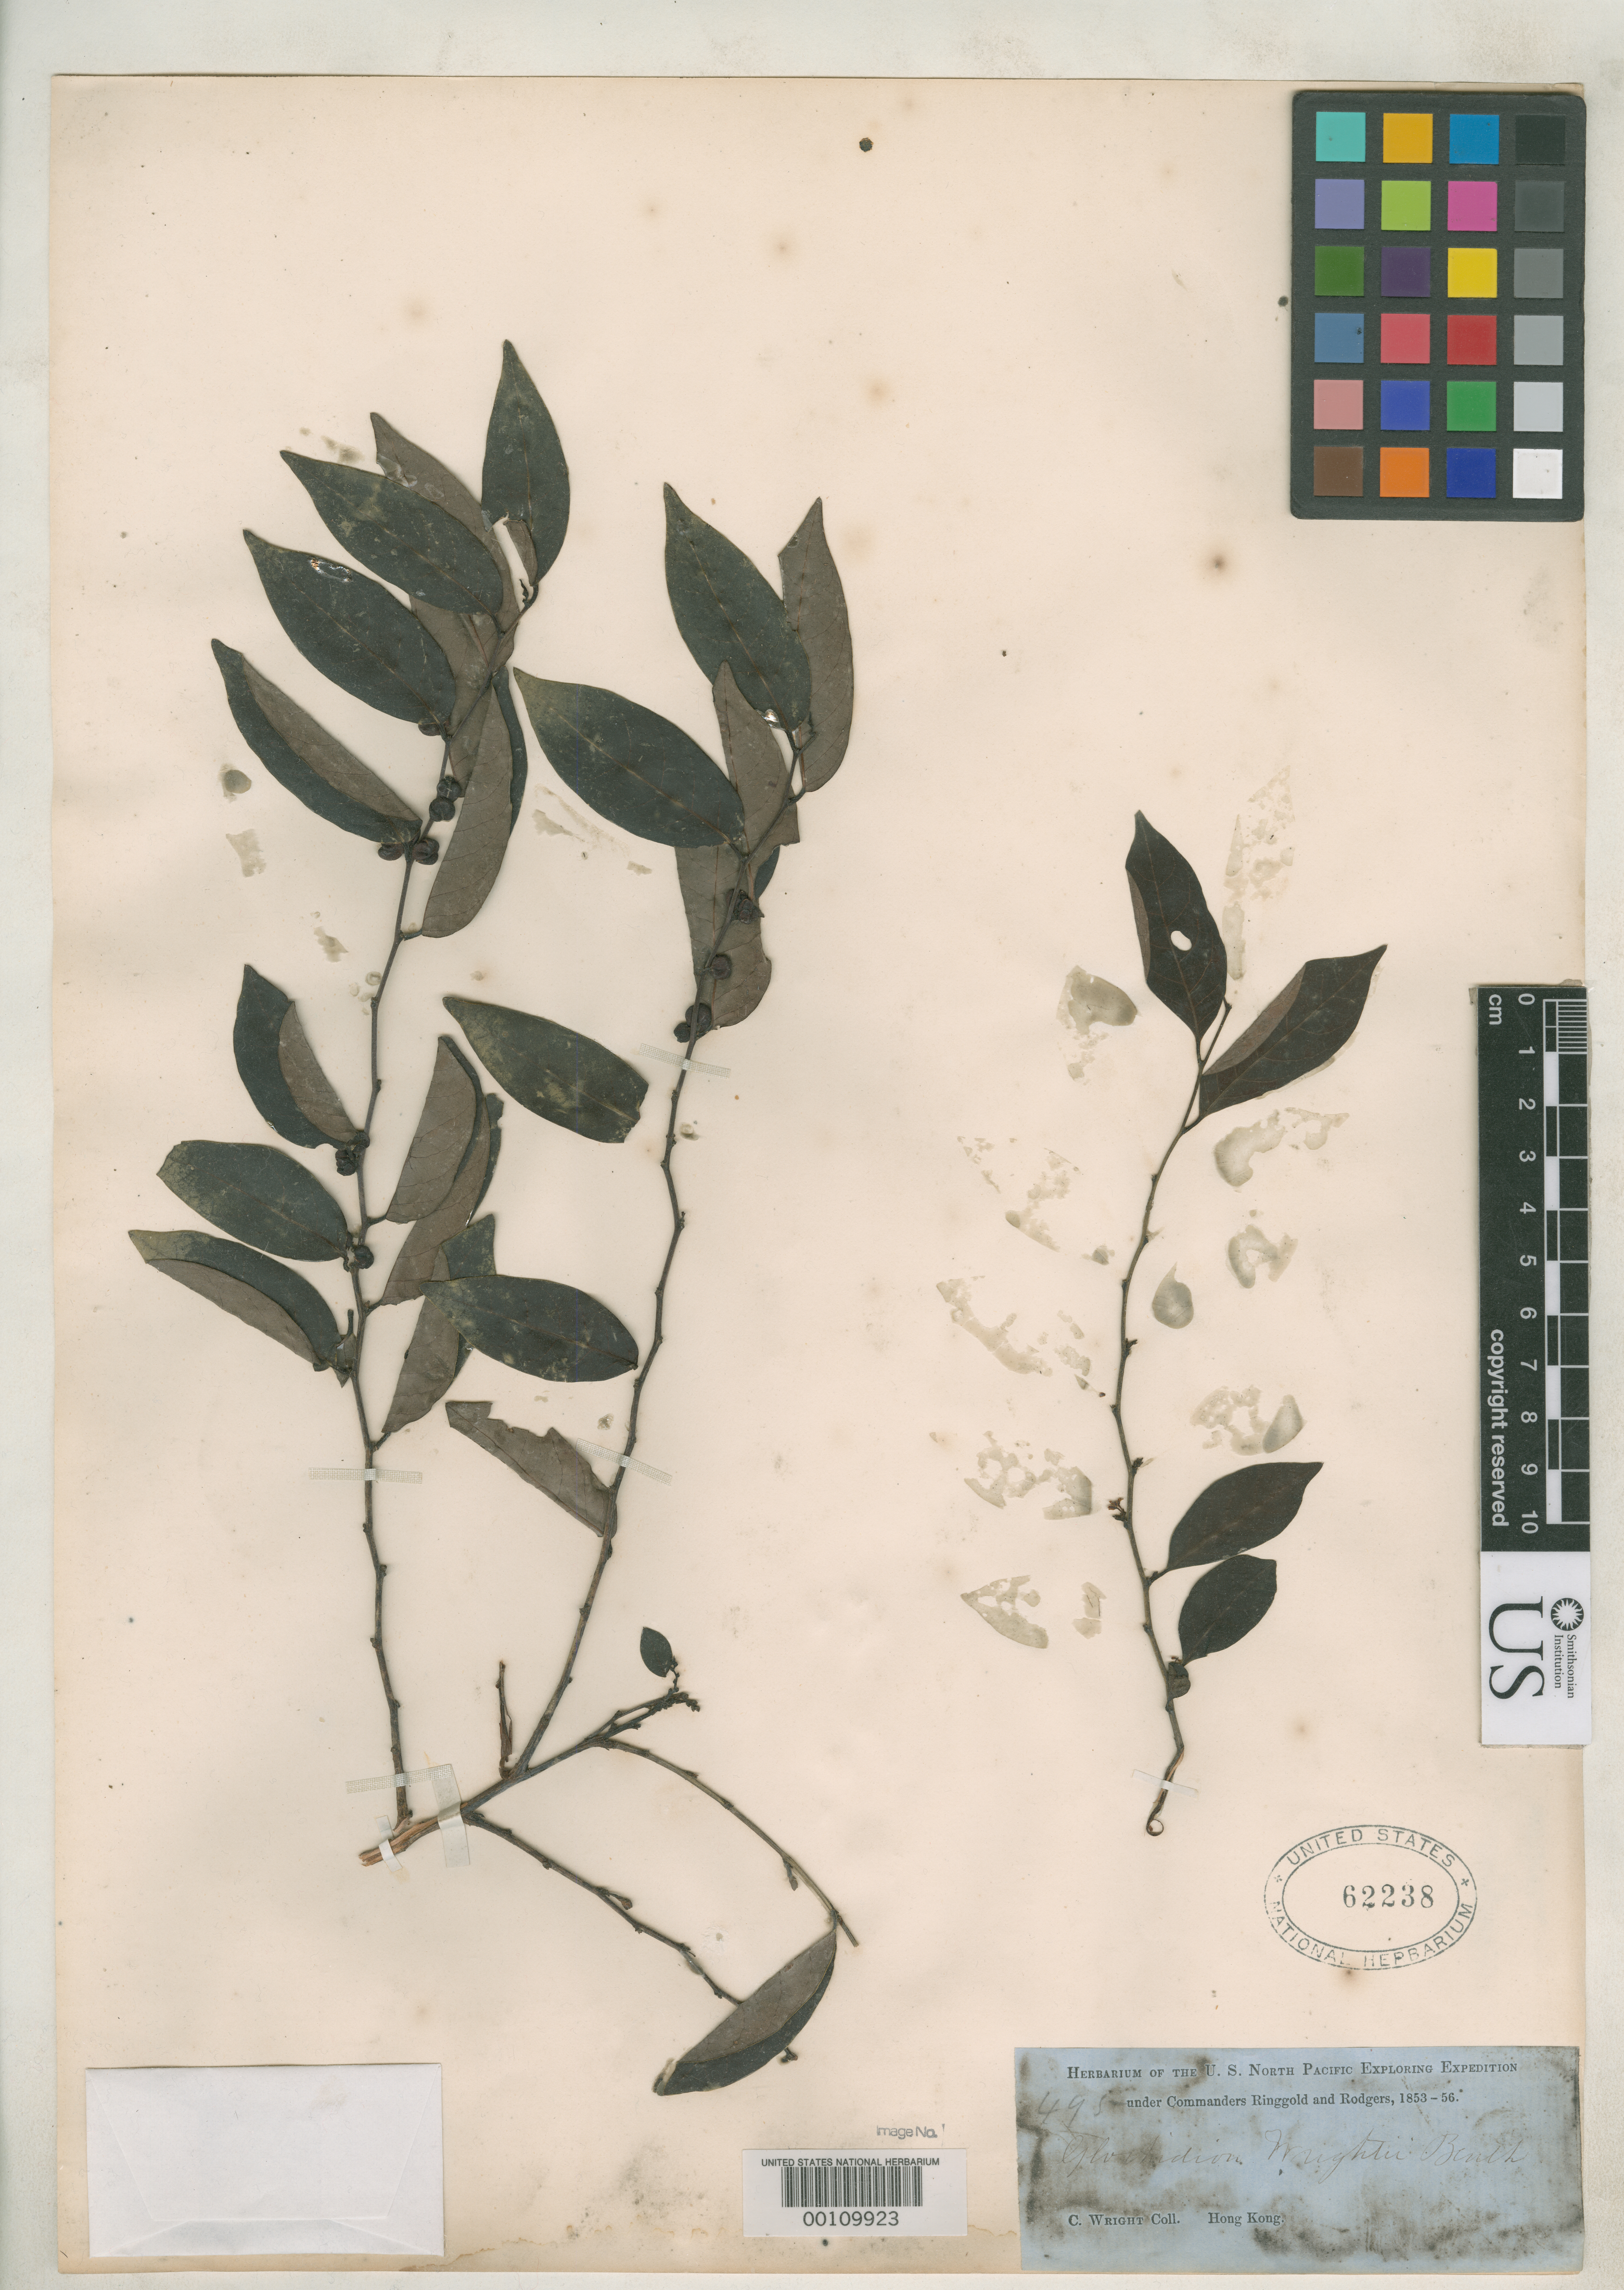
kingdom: Plantae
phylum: Tracheophyta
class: Magnoliopsida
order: Malpighiales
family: Phyllanthaceae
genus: Glochidion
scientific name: Glochidion wrightii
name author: Benth.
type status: Isotype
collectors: C. Wright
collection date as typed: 1853 to -- --- 1856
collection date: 1853/1856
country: China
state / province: Hong Kong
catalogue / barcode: US 62238